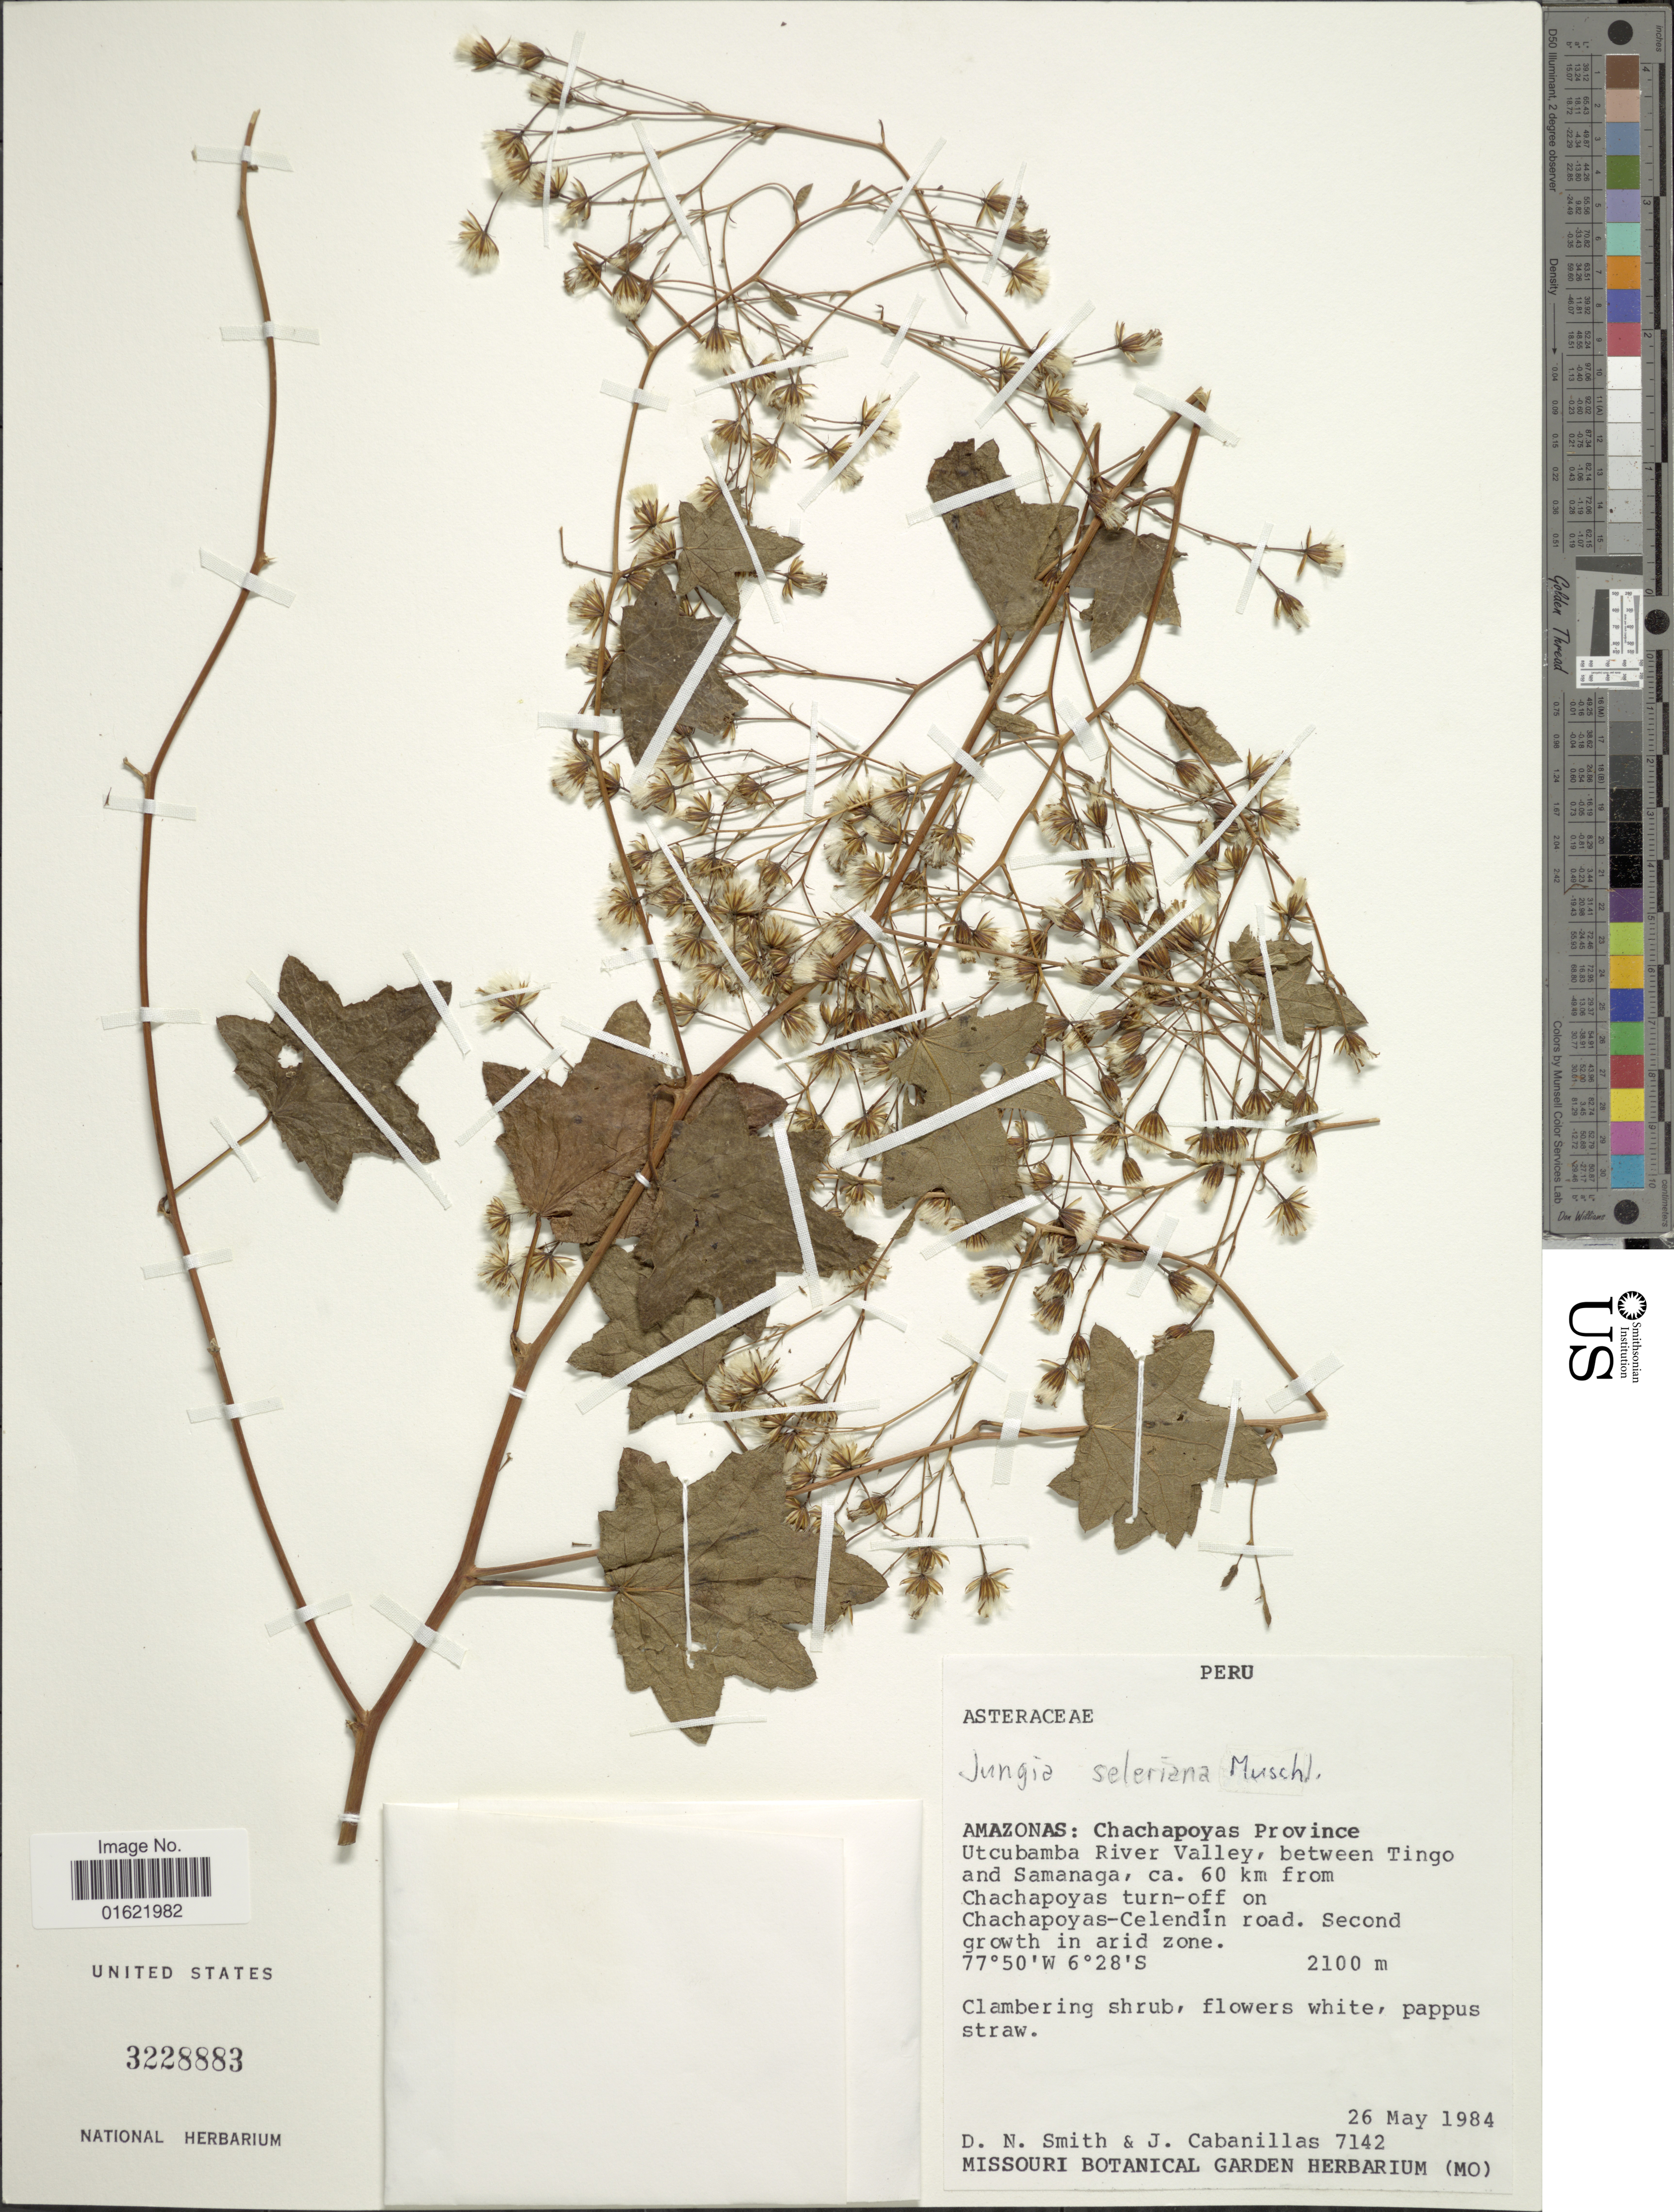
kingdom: Plantae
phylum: Tracheophyta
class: Magnoliopsida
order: Asterales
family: Asteraceae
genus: Jungia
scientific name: Jungia seleriana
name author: Muschl.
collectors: D. Smith & J. Cabanillas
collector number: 7142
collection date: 1984-05-26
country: Peru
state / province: Amazonas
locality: Chachapoyas Province. Utcubamba River Valley, between Tingo and Samanaga, 60 km from Chachapoyas-Celendin road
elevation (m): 2100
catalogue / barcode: US 3228883